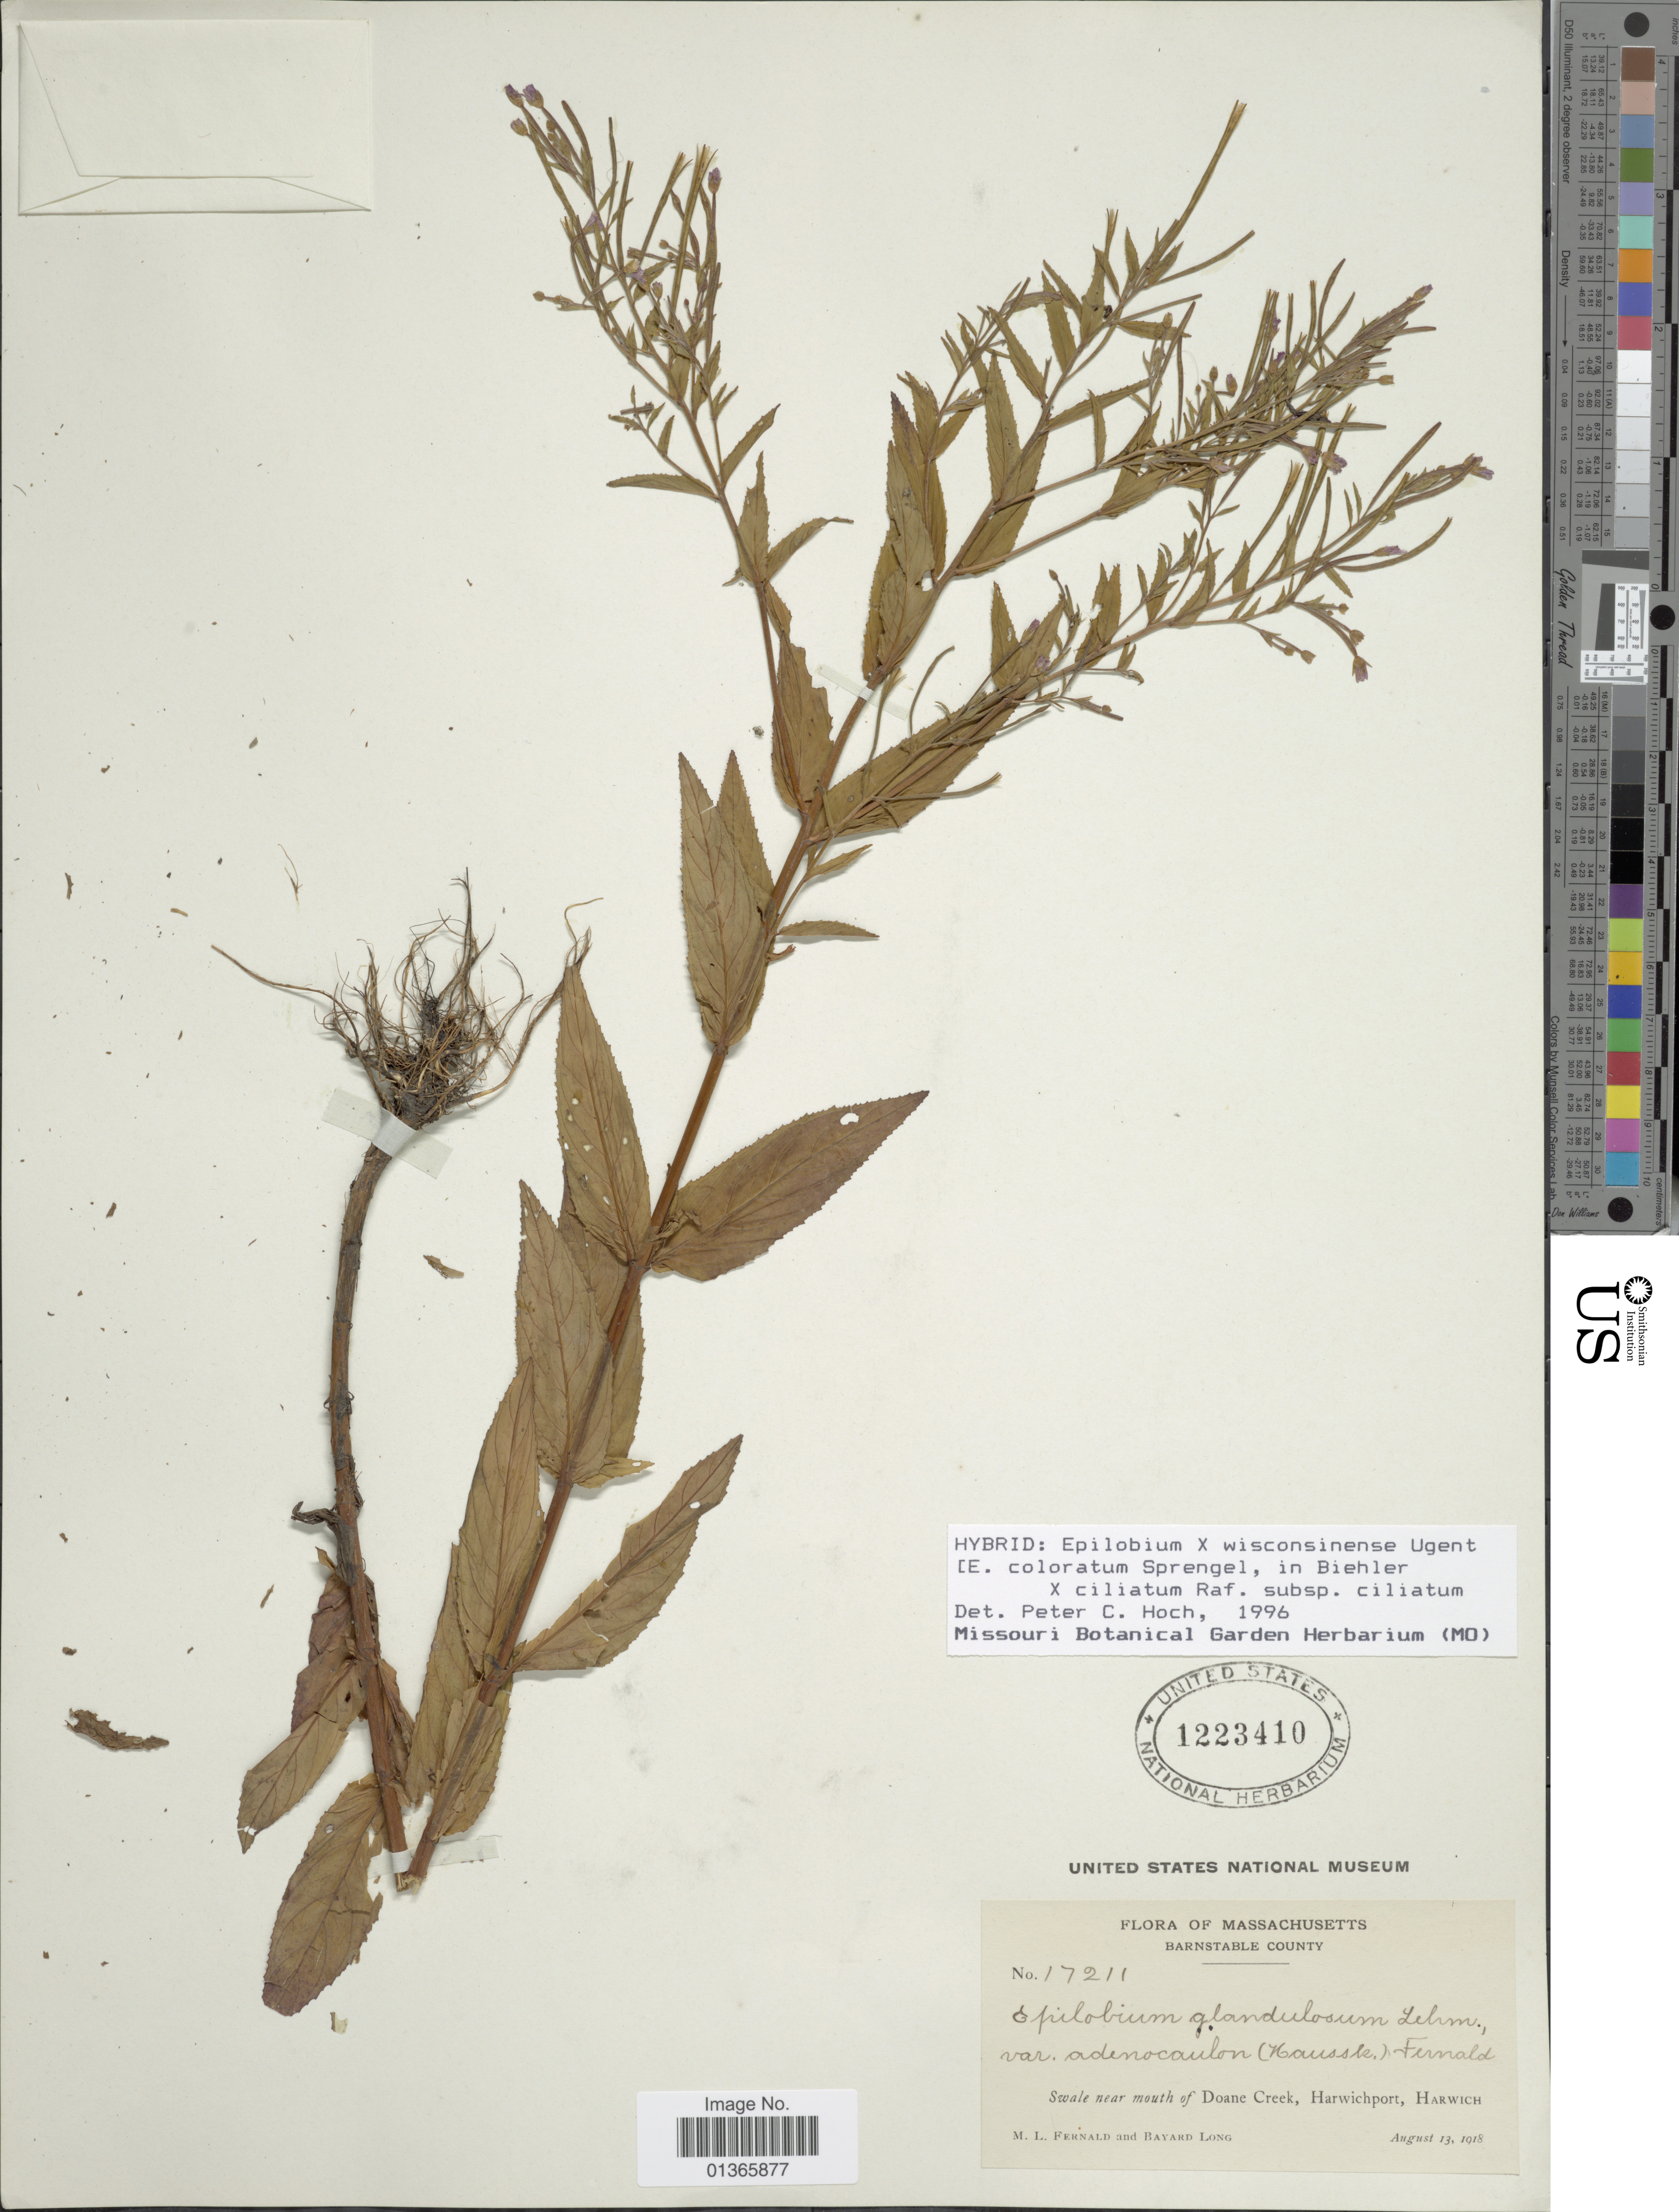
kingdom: Plantae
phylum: Tracheophyta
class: Magnoliopsida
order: Myrtales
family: Onagraceae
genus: Epilobium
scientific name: Epilobium x wisconsinense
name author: Ugent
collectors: M. L. Fernald & B. Long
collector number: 17211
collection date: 1918-08-13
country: United States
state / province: Massachusetts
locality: Barnstable County. Swale near mouth of Doane Creek, Harwichport, Harwich.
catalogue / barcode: US 1223410